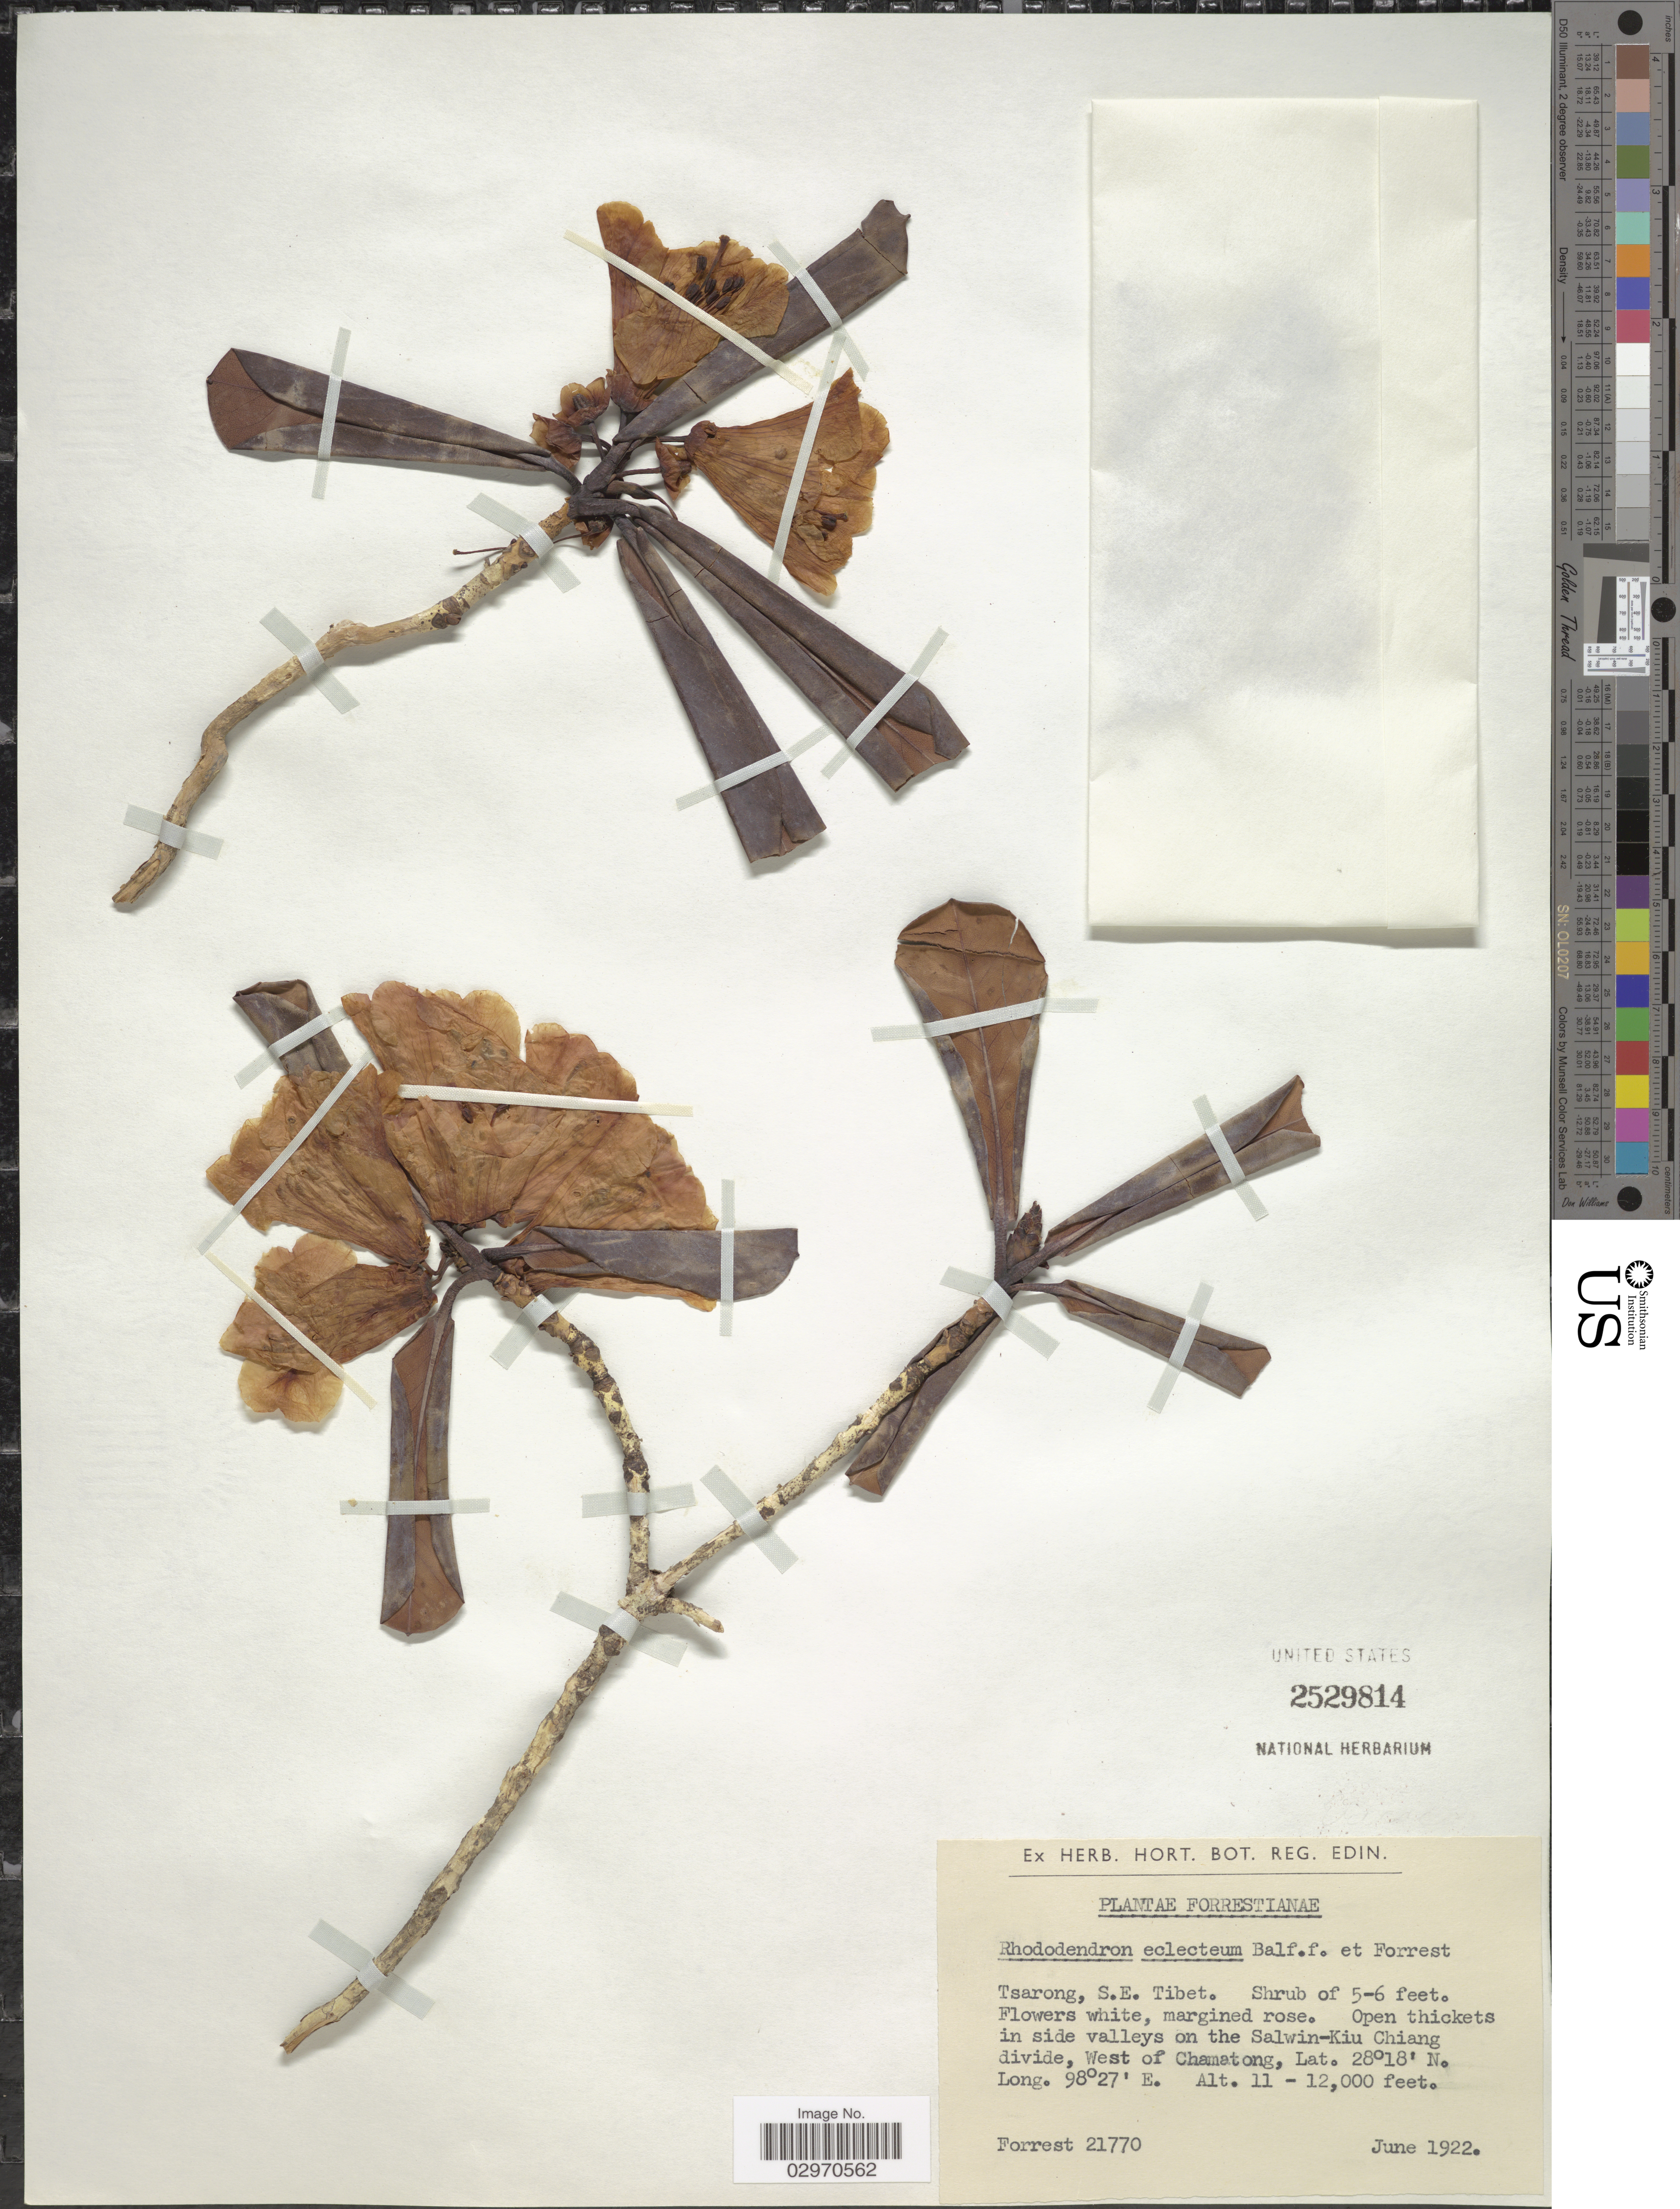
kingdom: Plantae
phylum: Tracheophyta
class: Magnoliopsida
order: Ericales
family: Ericaceae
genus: Rhododendron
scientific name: Rhododendron eclecteum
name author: Balf. f. & Forrest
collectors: -. Forrest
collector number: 21770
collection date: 1922-06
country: China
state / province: Xizang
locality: Tsarong, S.E. Tibet. In side valleys on the Salwin-Kiu Chiang divide, West of Chamatong.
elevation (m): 3353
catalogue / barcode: US 2529814